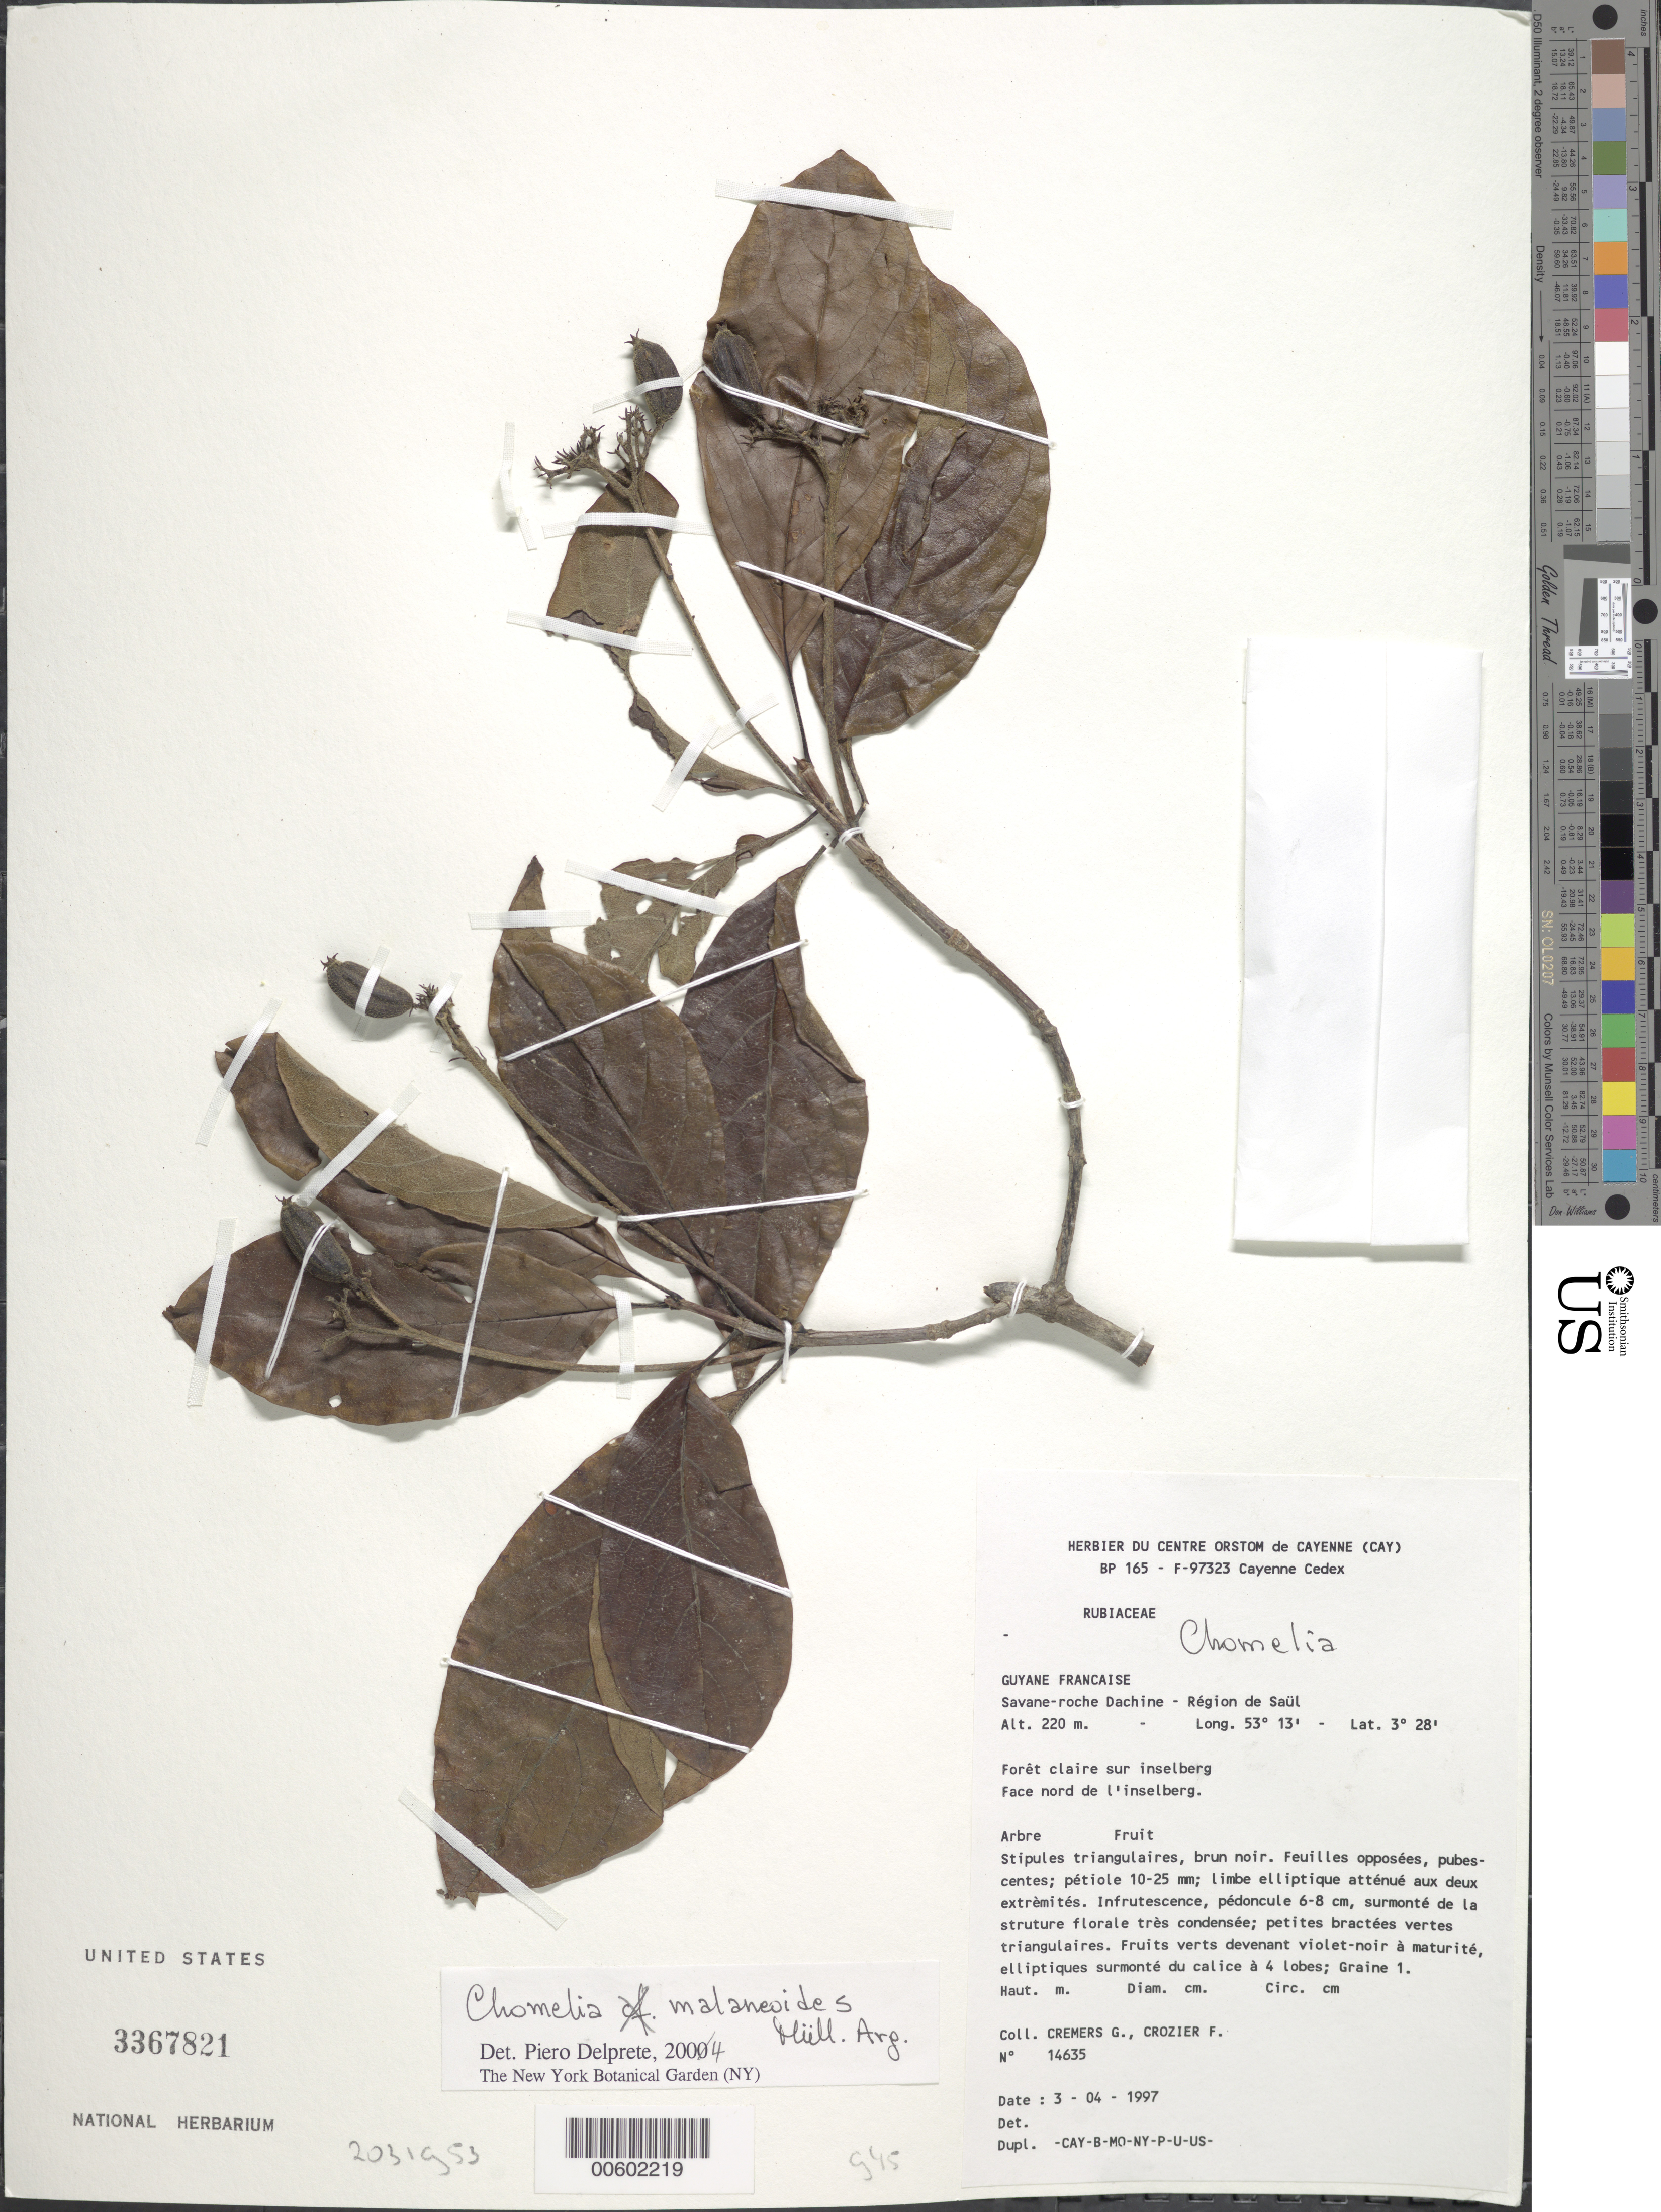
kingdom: Plantae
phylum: Tracheophyta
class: Magnoliopsida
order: Gentianales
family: Rubiaceae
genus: Chomelia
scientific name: Chomelia malaneoides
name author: Müll. Arg.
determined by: Delprete, P. G., Herb. de Guyane Cay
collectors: G. Cremers & F. Crozier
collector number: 14635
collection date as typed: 3-Apr-97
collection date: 1997-04-03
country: French Guiana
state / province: Saint-Laurent-du-Maroni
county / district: Saül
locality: Saül, savane-roche Dachine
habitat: Forêt claire sur inselberg. Face nord de l 'inselberg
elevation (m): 220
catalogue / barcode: US 3367821